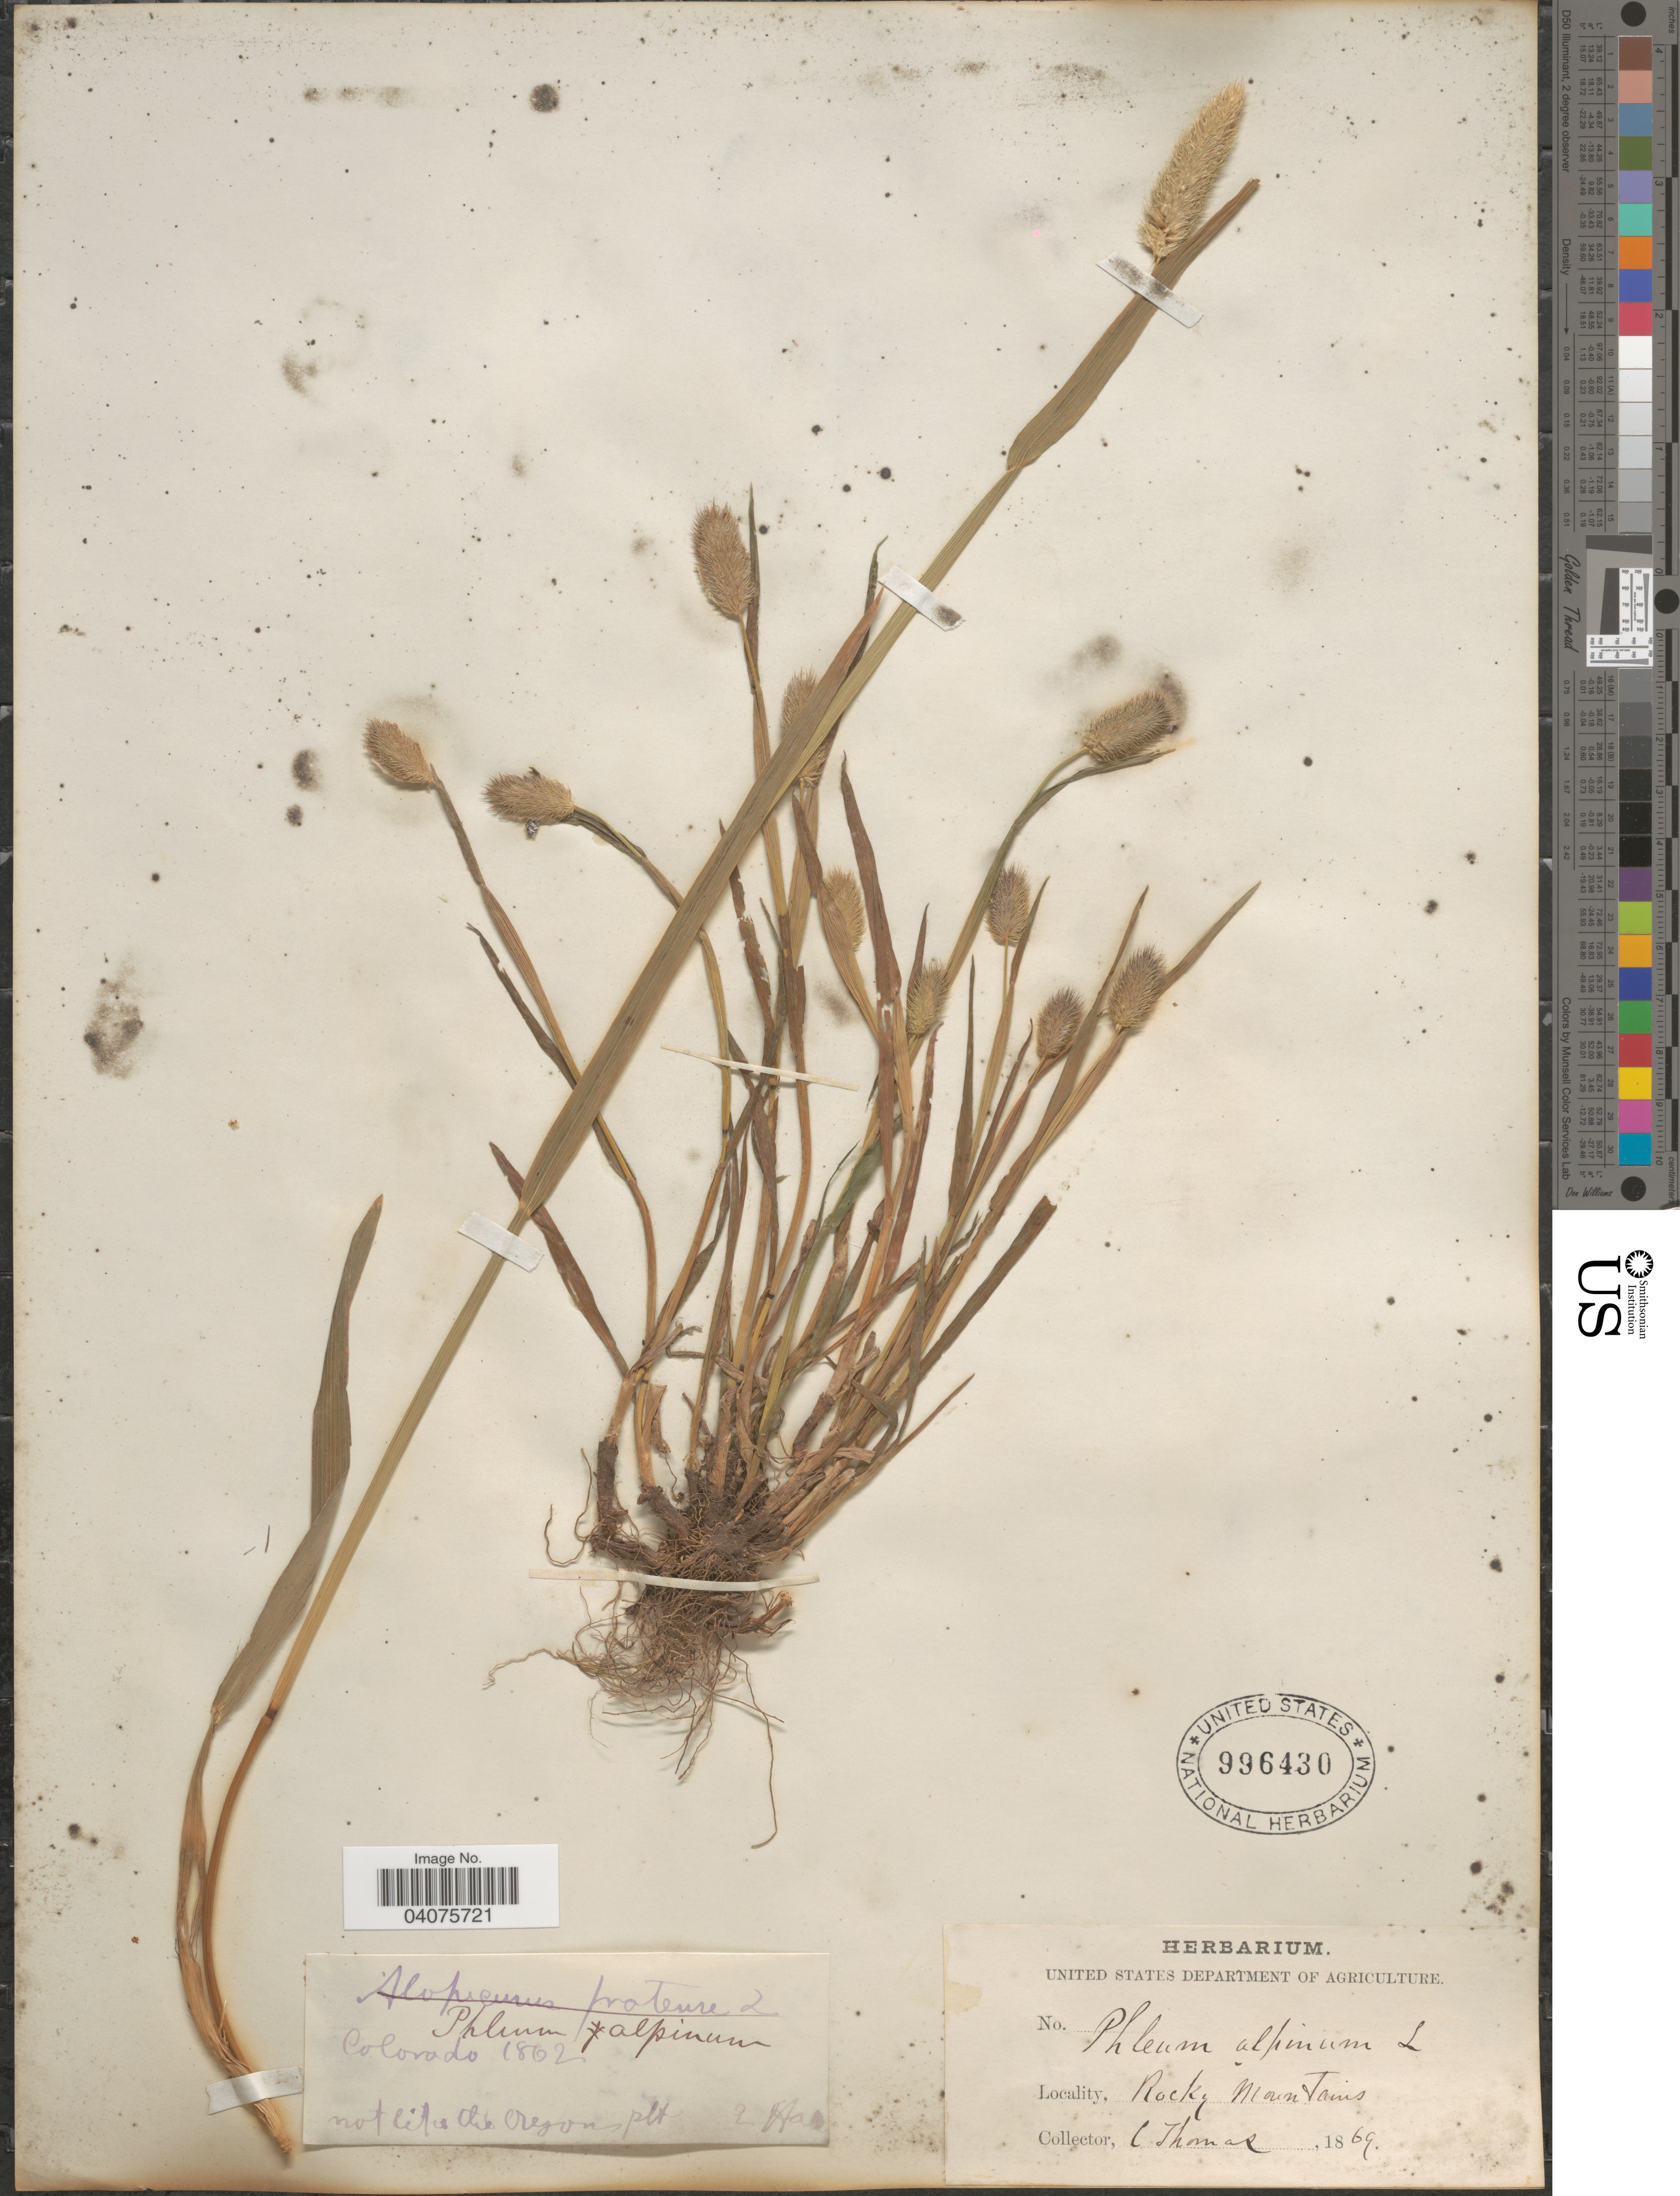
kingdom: Plantae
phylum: Tracheophyta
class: Liliopsida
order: Poales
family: Poaceae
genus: Phleum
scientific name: Phleum alpinum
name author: L.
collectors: C. Thomas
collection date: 1869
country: United States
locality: Rocky Mountains.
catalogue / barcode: US 996430